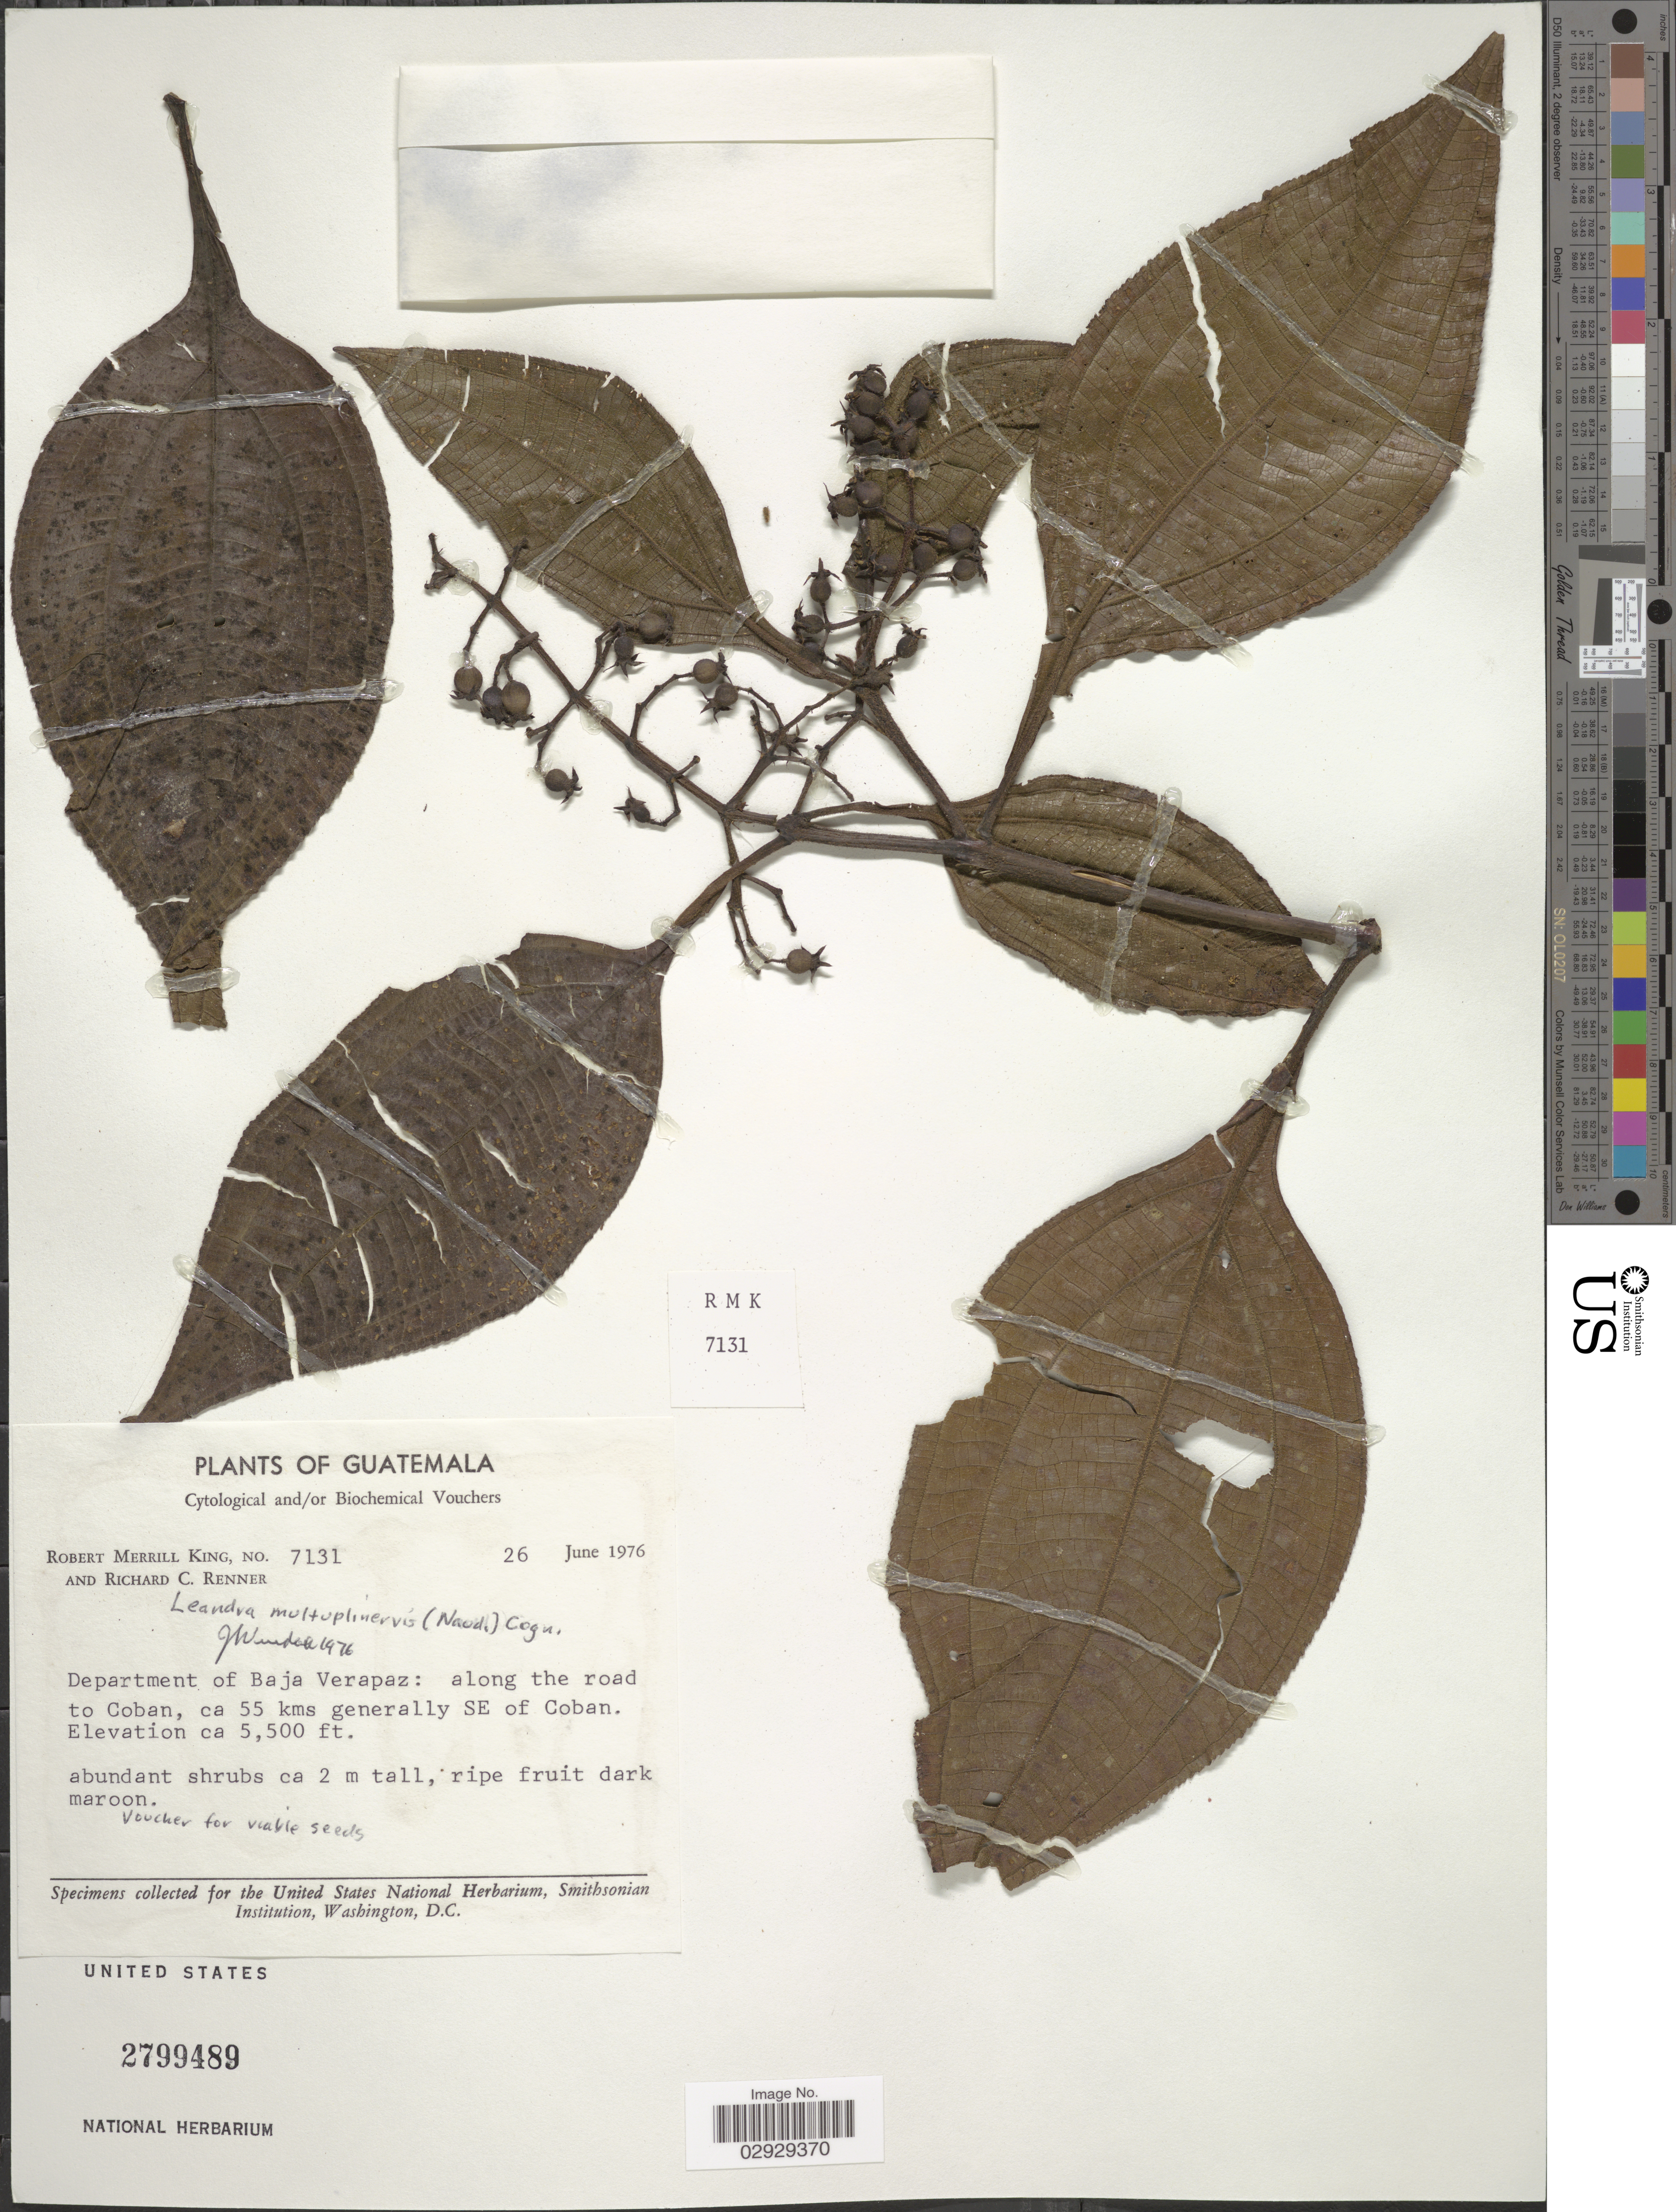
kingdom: Plantae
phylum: Tracheophyta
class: Magnoliopsida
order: Myrtales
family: Melastomataceae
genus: Leandra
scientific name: Leandra multiplinervis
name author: (Naudin) Cogn.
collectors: R. M. King & R. C. Renner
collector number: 7131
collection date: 1976-06-26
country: Guatemala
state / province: Baja Verapaz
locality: Department of Baja Verapaz: along the road to Coban, ca 55 kms generally SE of Coban.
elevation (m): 1676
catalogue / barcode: US 2799489